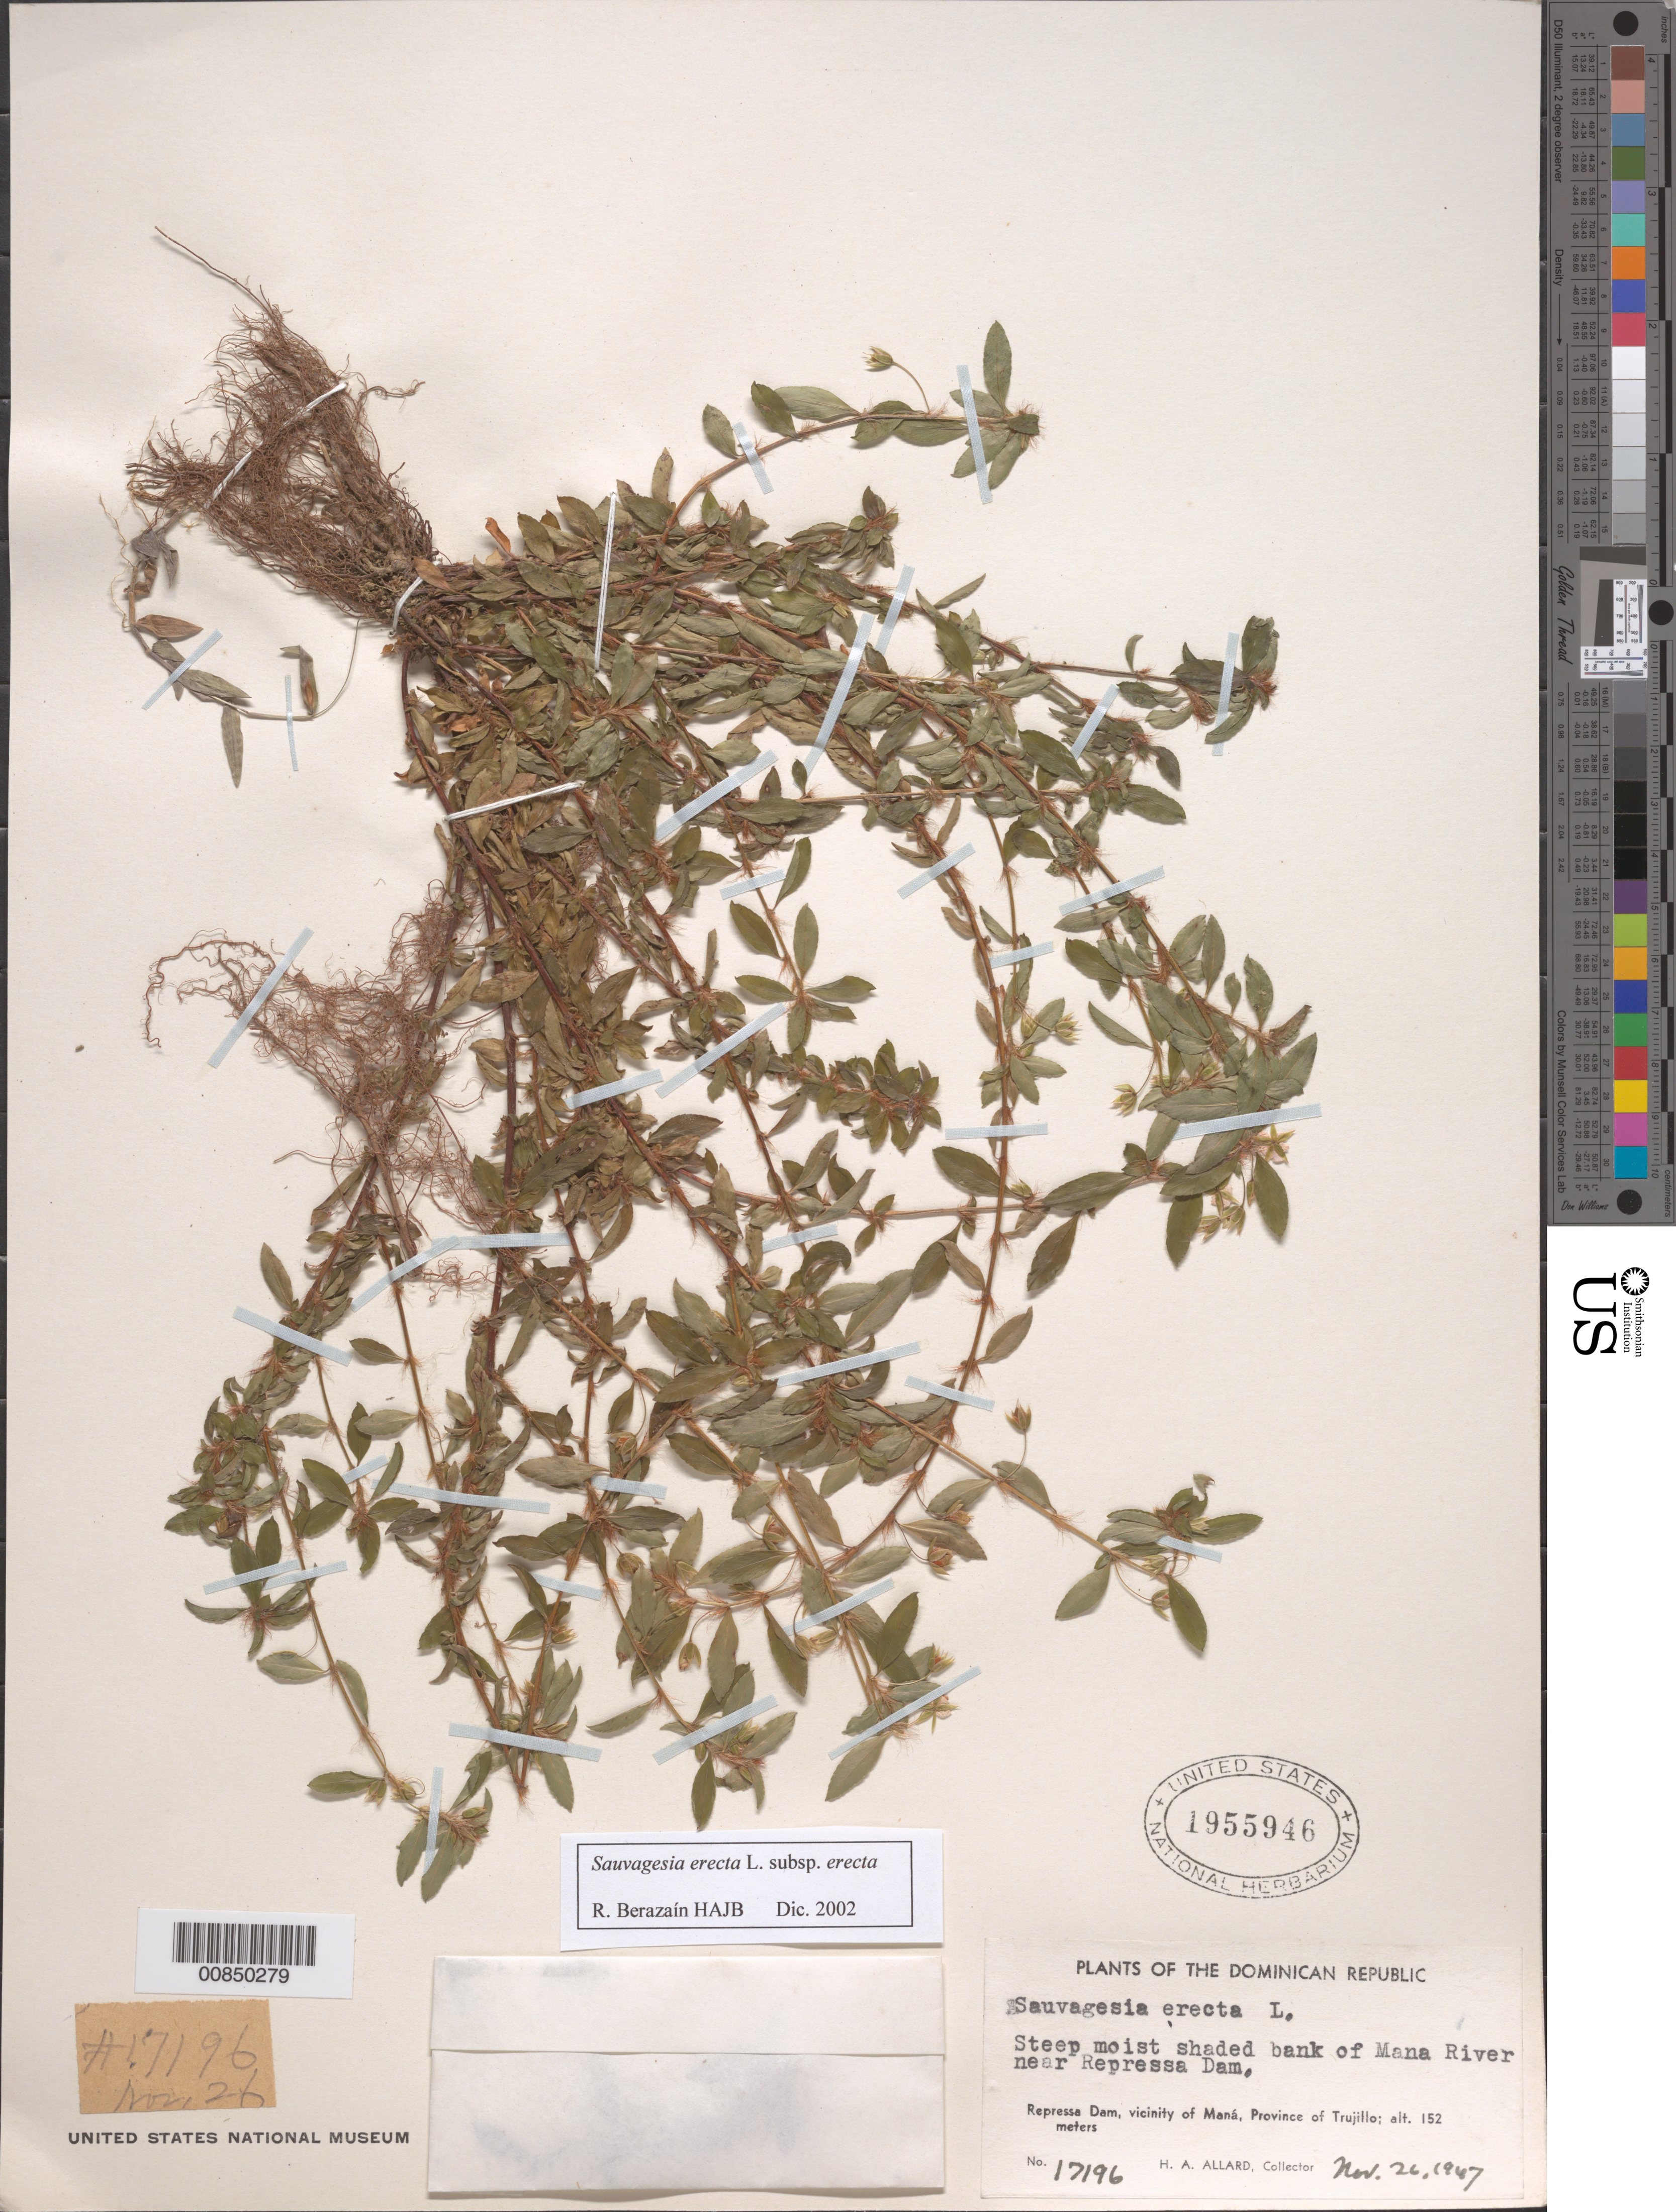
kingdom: Plantae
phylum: Tracheophyta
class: Magnoliopsida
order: Malpighiales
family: Ochnaceae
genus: Sauvagesia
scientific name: Sauvagesia erecta subsp. erecta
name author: L.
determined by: Berazaín, R.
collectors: H. A. Allard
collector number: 17196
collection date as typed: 26 Nov 1947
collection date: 1947-11-26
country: Dominican Republic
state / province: San Cristobal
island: Hispaniola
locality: Vicinity of Maná, Maná River, near Repressa Dam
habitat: Steep moist shaded river bank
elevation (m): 152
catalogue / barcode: US 1955946